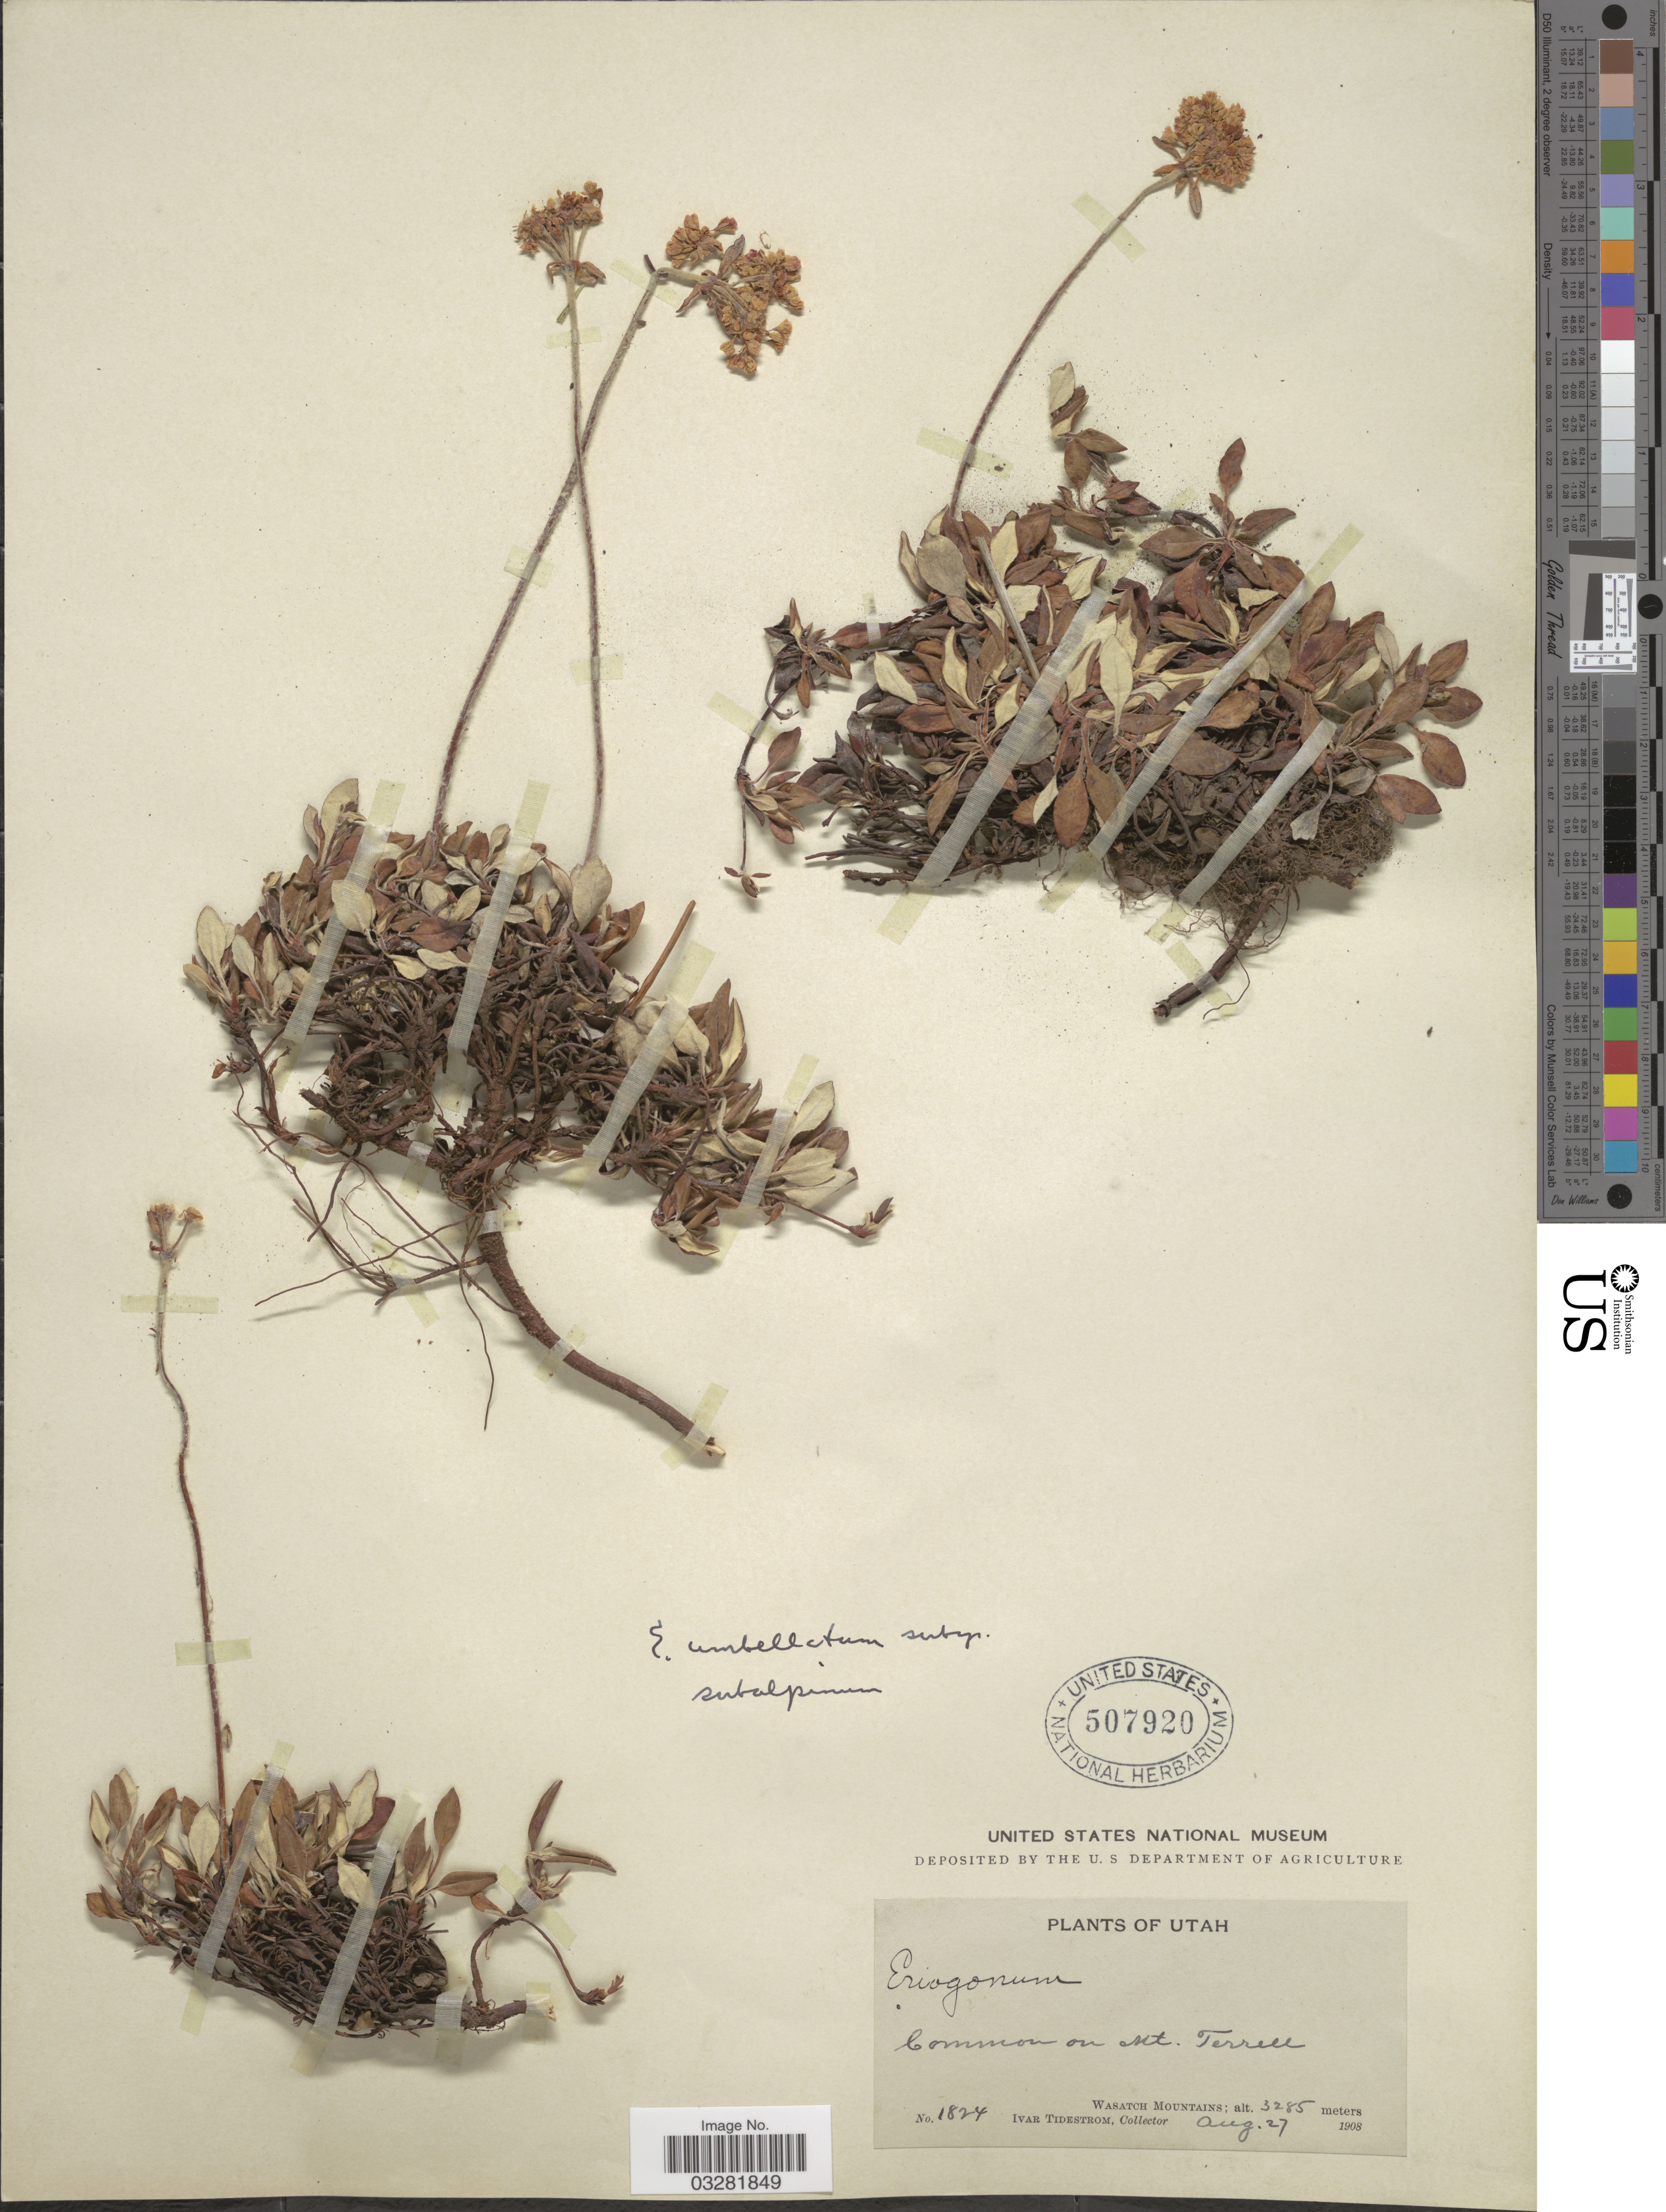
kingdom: Plantae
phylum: Tracheophyta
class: Magnoliopsida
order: Caryophyllales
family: Polygonaceae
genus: Eriogonum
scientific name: Eriogonum umbellatum var. subalpinum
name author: M.E. Jones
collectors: I. F. Tidestrom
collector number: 1824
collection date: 1908-08-27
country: United States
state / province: Utah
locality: Mt. Terrell. Wasatch Mountains.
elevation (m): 3285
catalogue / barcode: US 507920